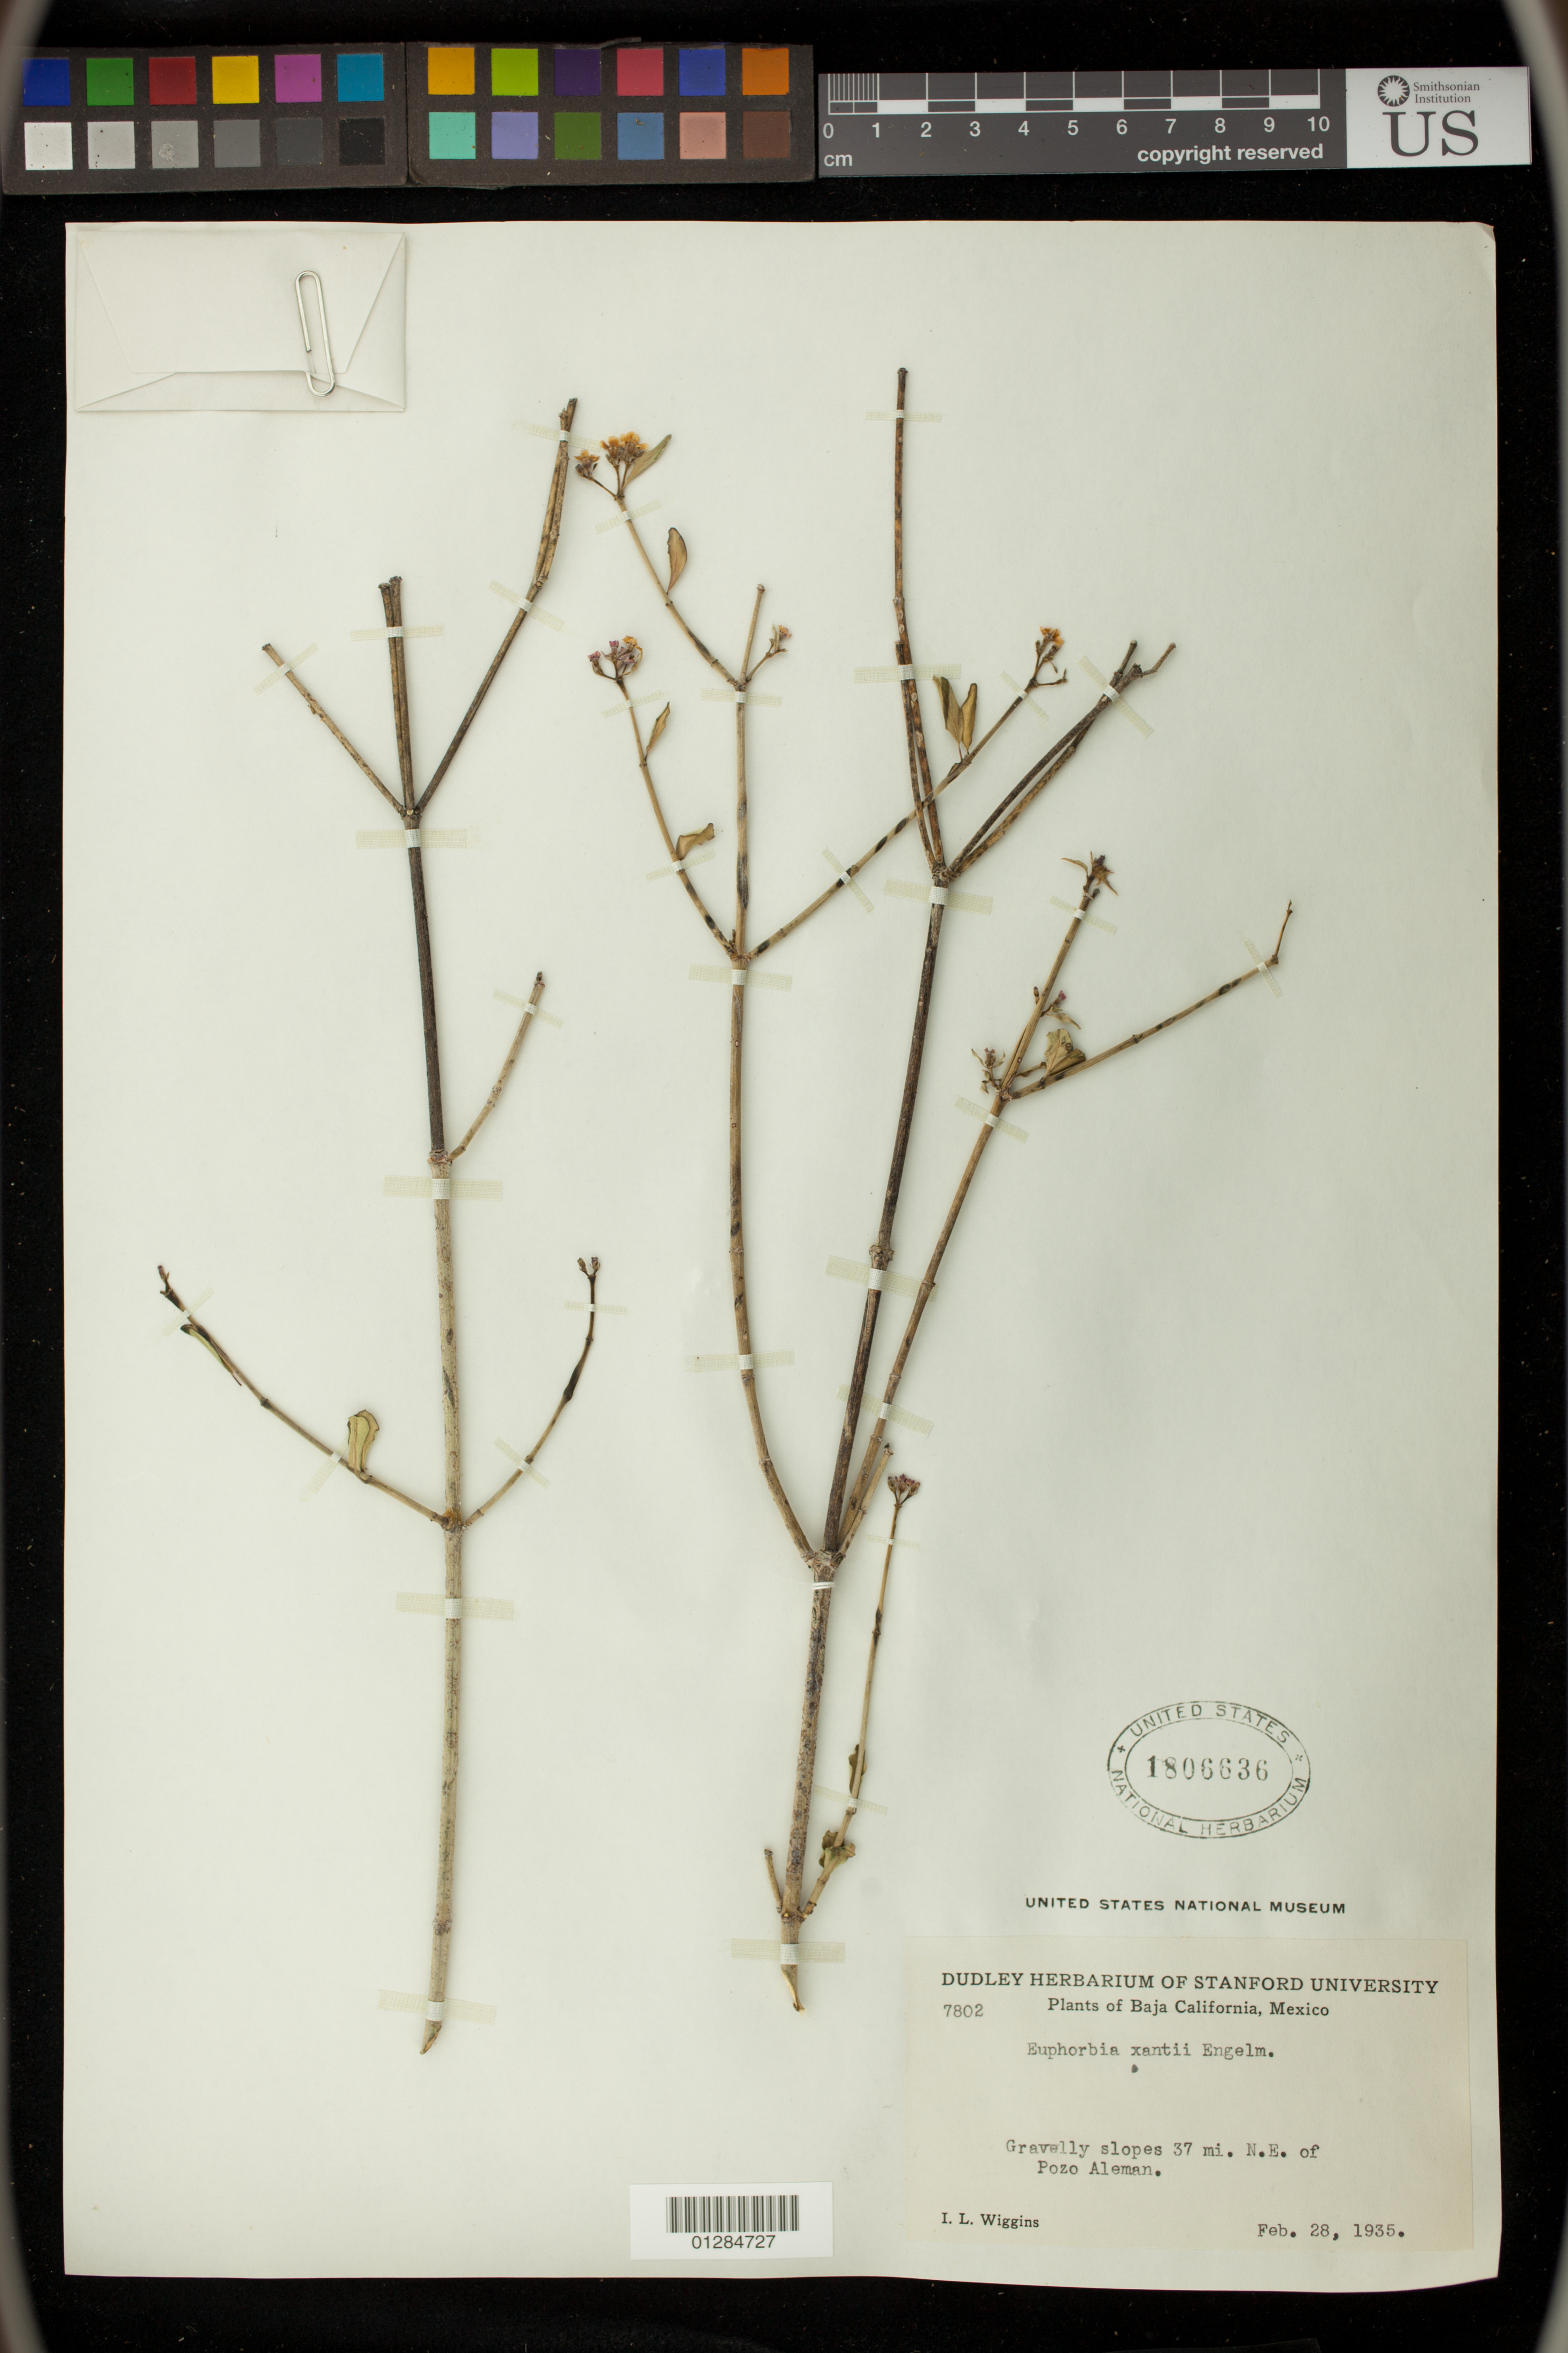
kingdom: Plantae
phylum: Tracheophyta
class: Magnoliopsida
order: Malpighiales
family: Euphorbiaceae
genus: Euphorbia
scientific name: Euphorbia xanti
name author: Engelm. ex Boiss.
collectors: I. L. Wiggins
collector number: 7802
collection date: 1935-02-28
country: Mexico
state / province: Baja California Norte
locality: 37 mi. N. E. of Pozo Aleman.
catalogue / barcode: US 1806636